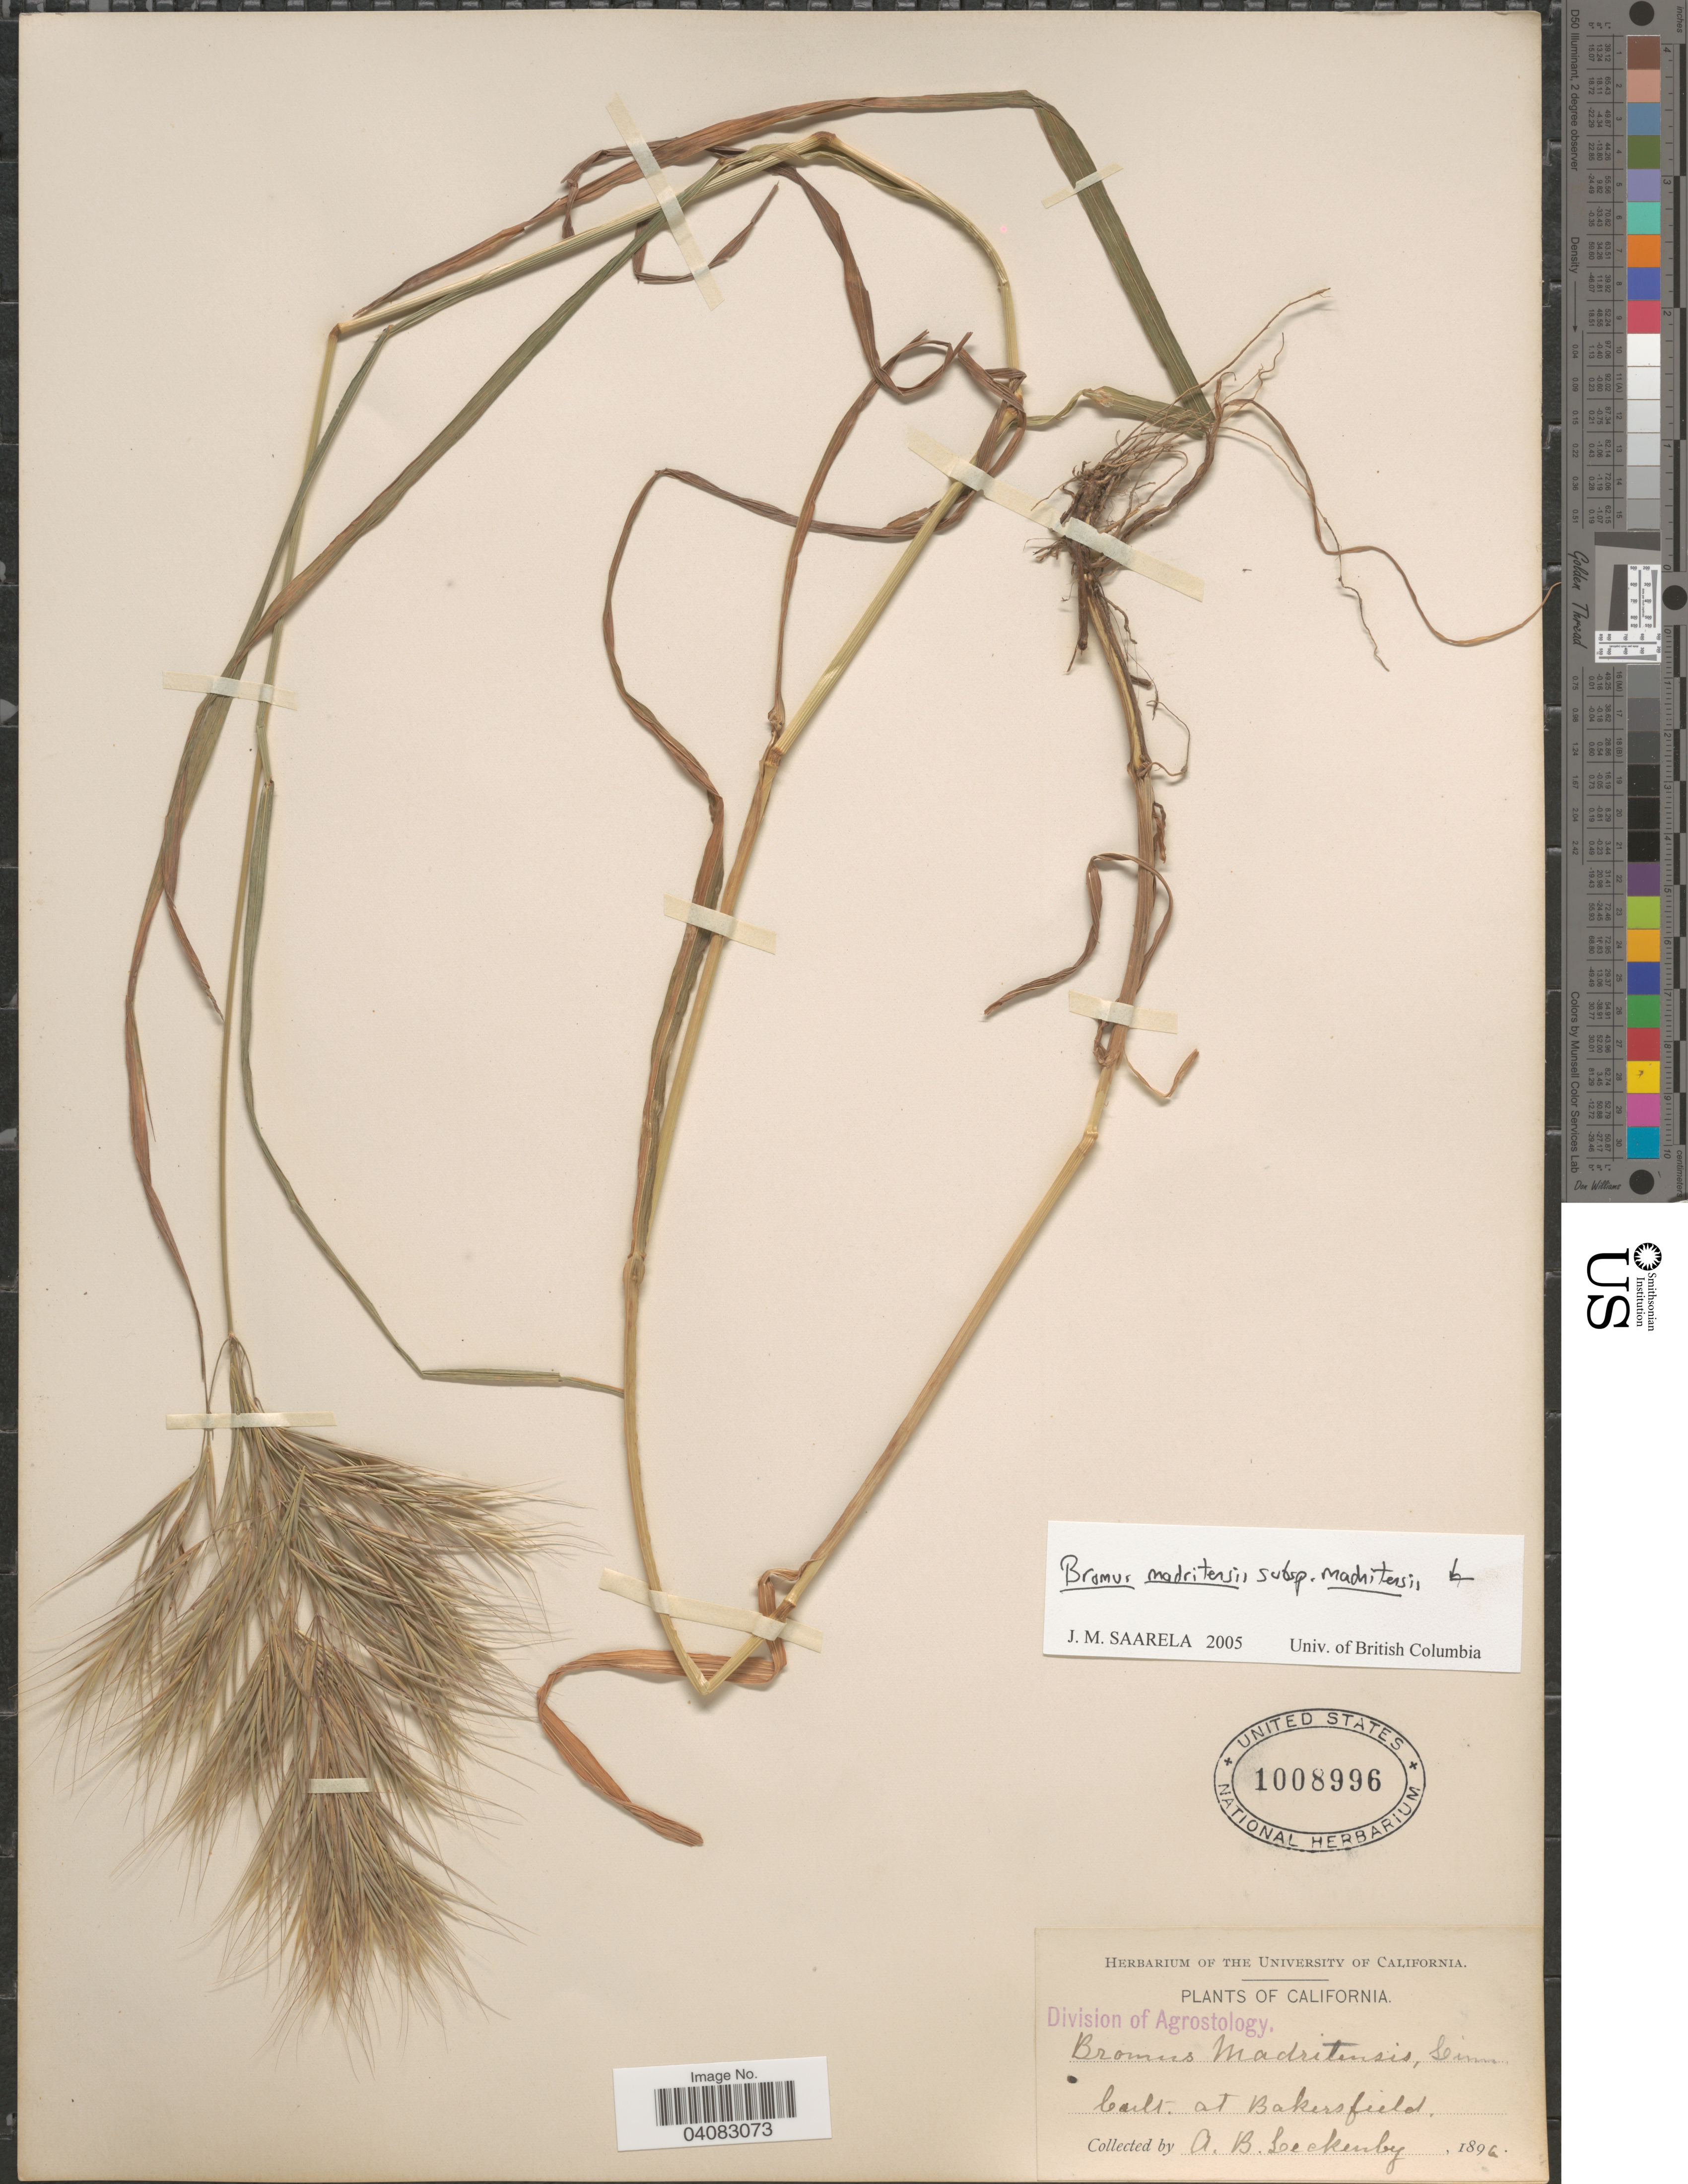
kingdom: Plantae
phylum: Tracheophyta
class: Liliopsida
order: Poales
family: Poaceae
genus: Bromus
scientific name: Bromus madritensis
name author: L.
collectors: A. Leckenby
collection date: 1896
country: United States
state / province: California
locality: Cult. at Bakersfield.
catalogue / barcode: US 1008996